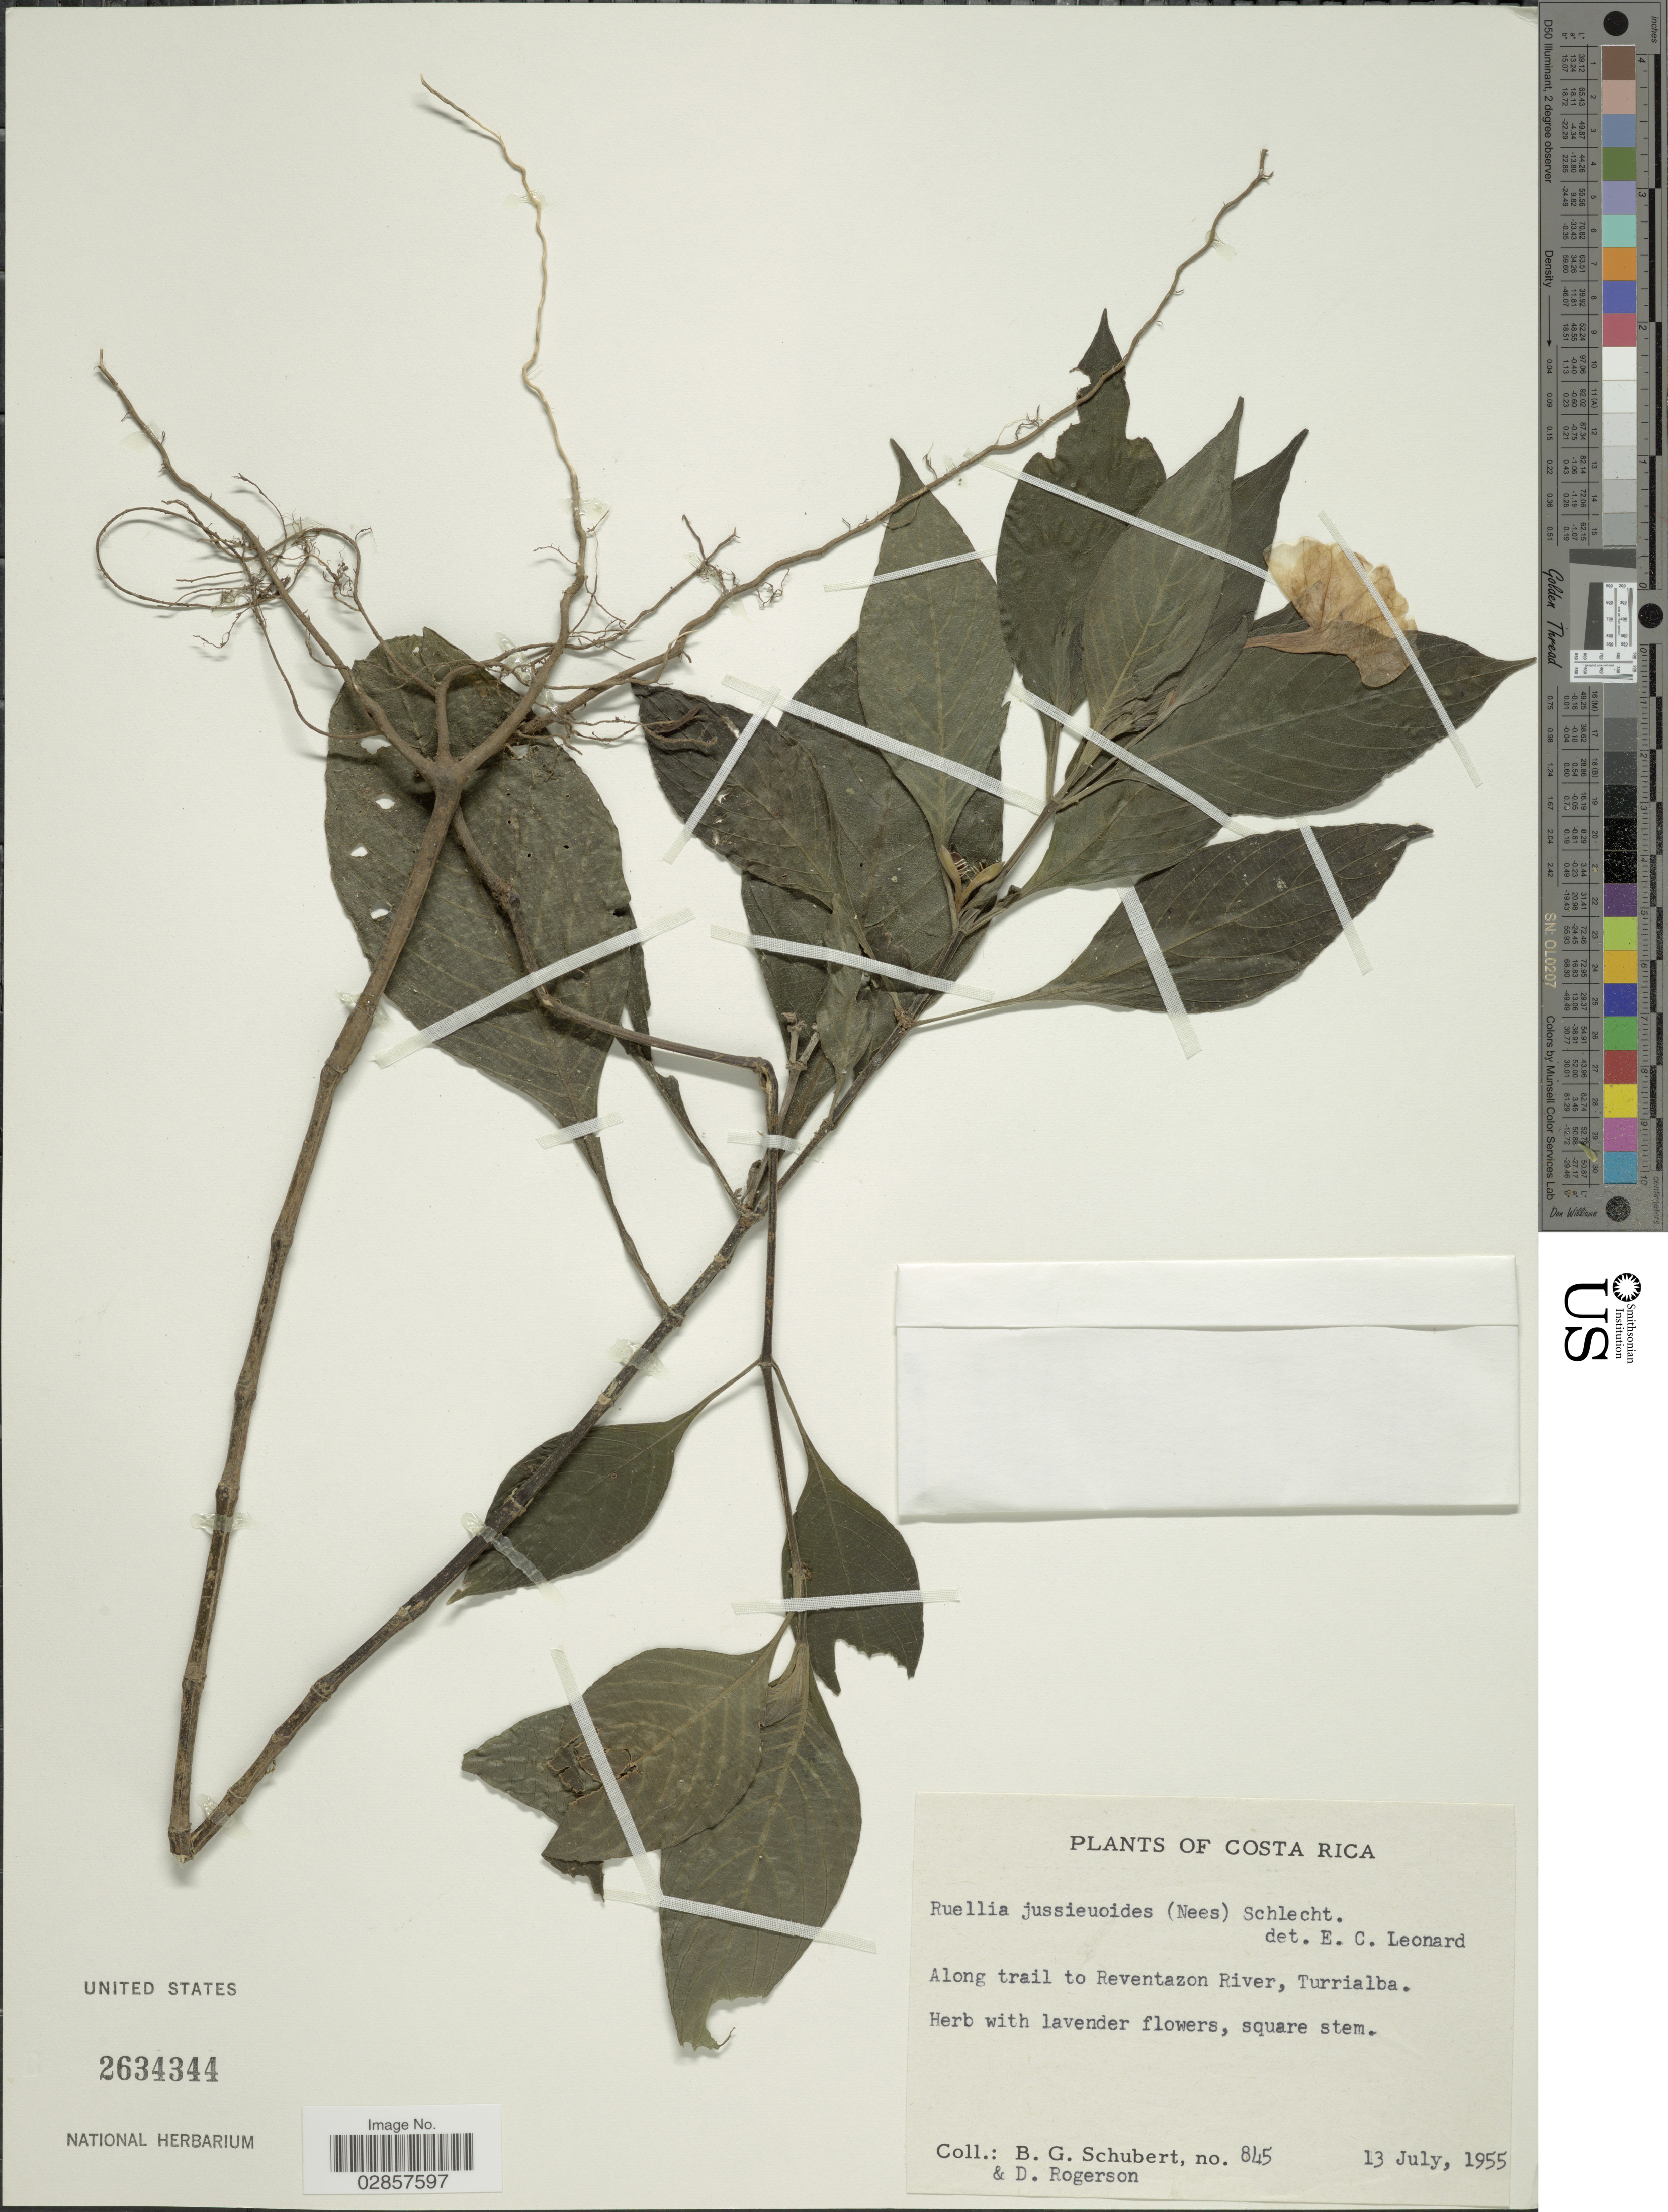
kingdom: Plantae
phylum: Tracheophyta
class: Magnoliopsida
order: Lamiales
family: Acanthaceae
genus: Ruellia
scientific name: Ruellia jussieuoides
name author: Schltdl. & Cham.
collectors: B. Schubert & D. Rogerson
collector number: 845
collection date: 1955-07-13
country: Costa Rica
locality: Along trail to Reventazon River, Turrialba.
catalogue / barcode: US 2634344